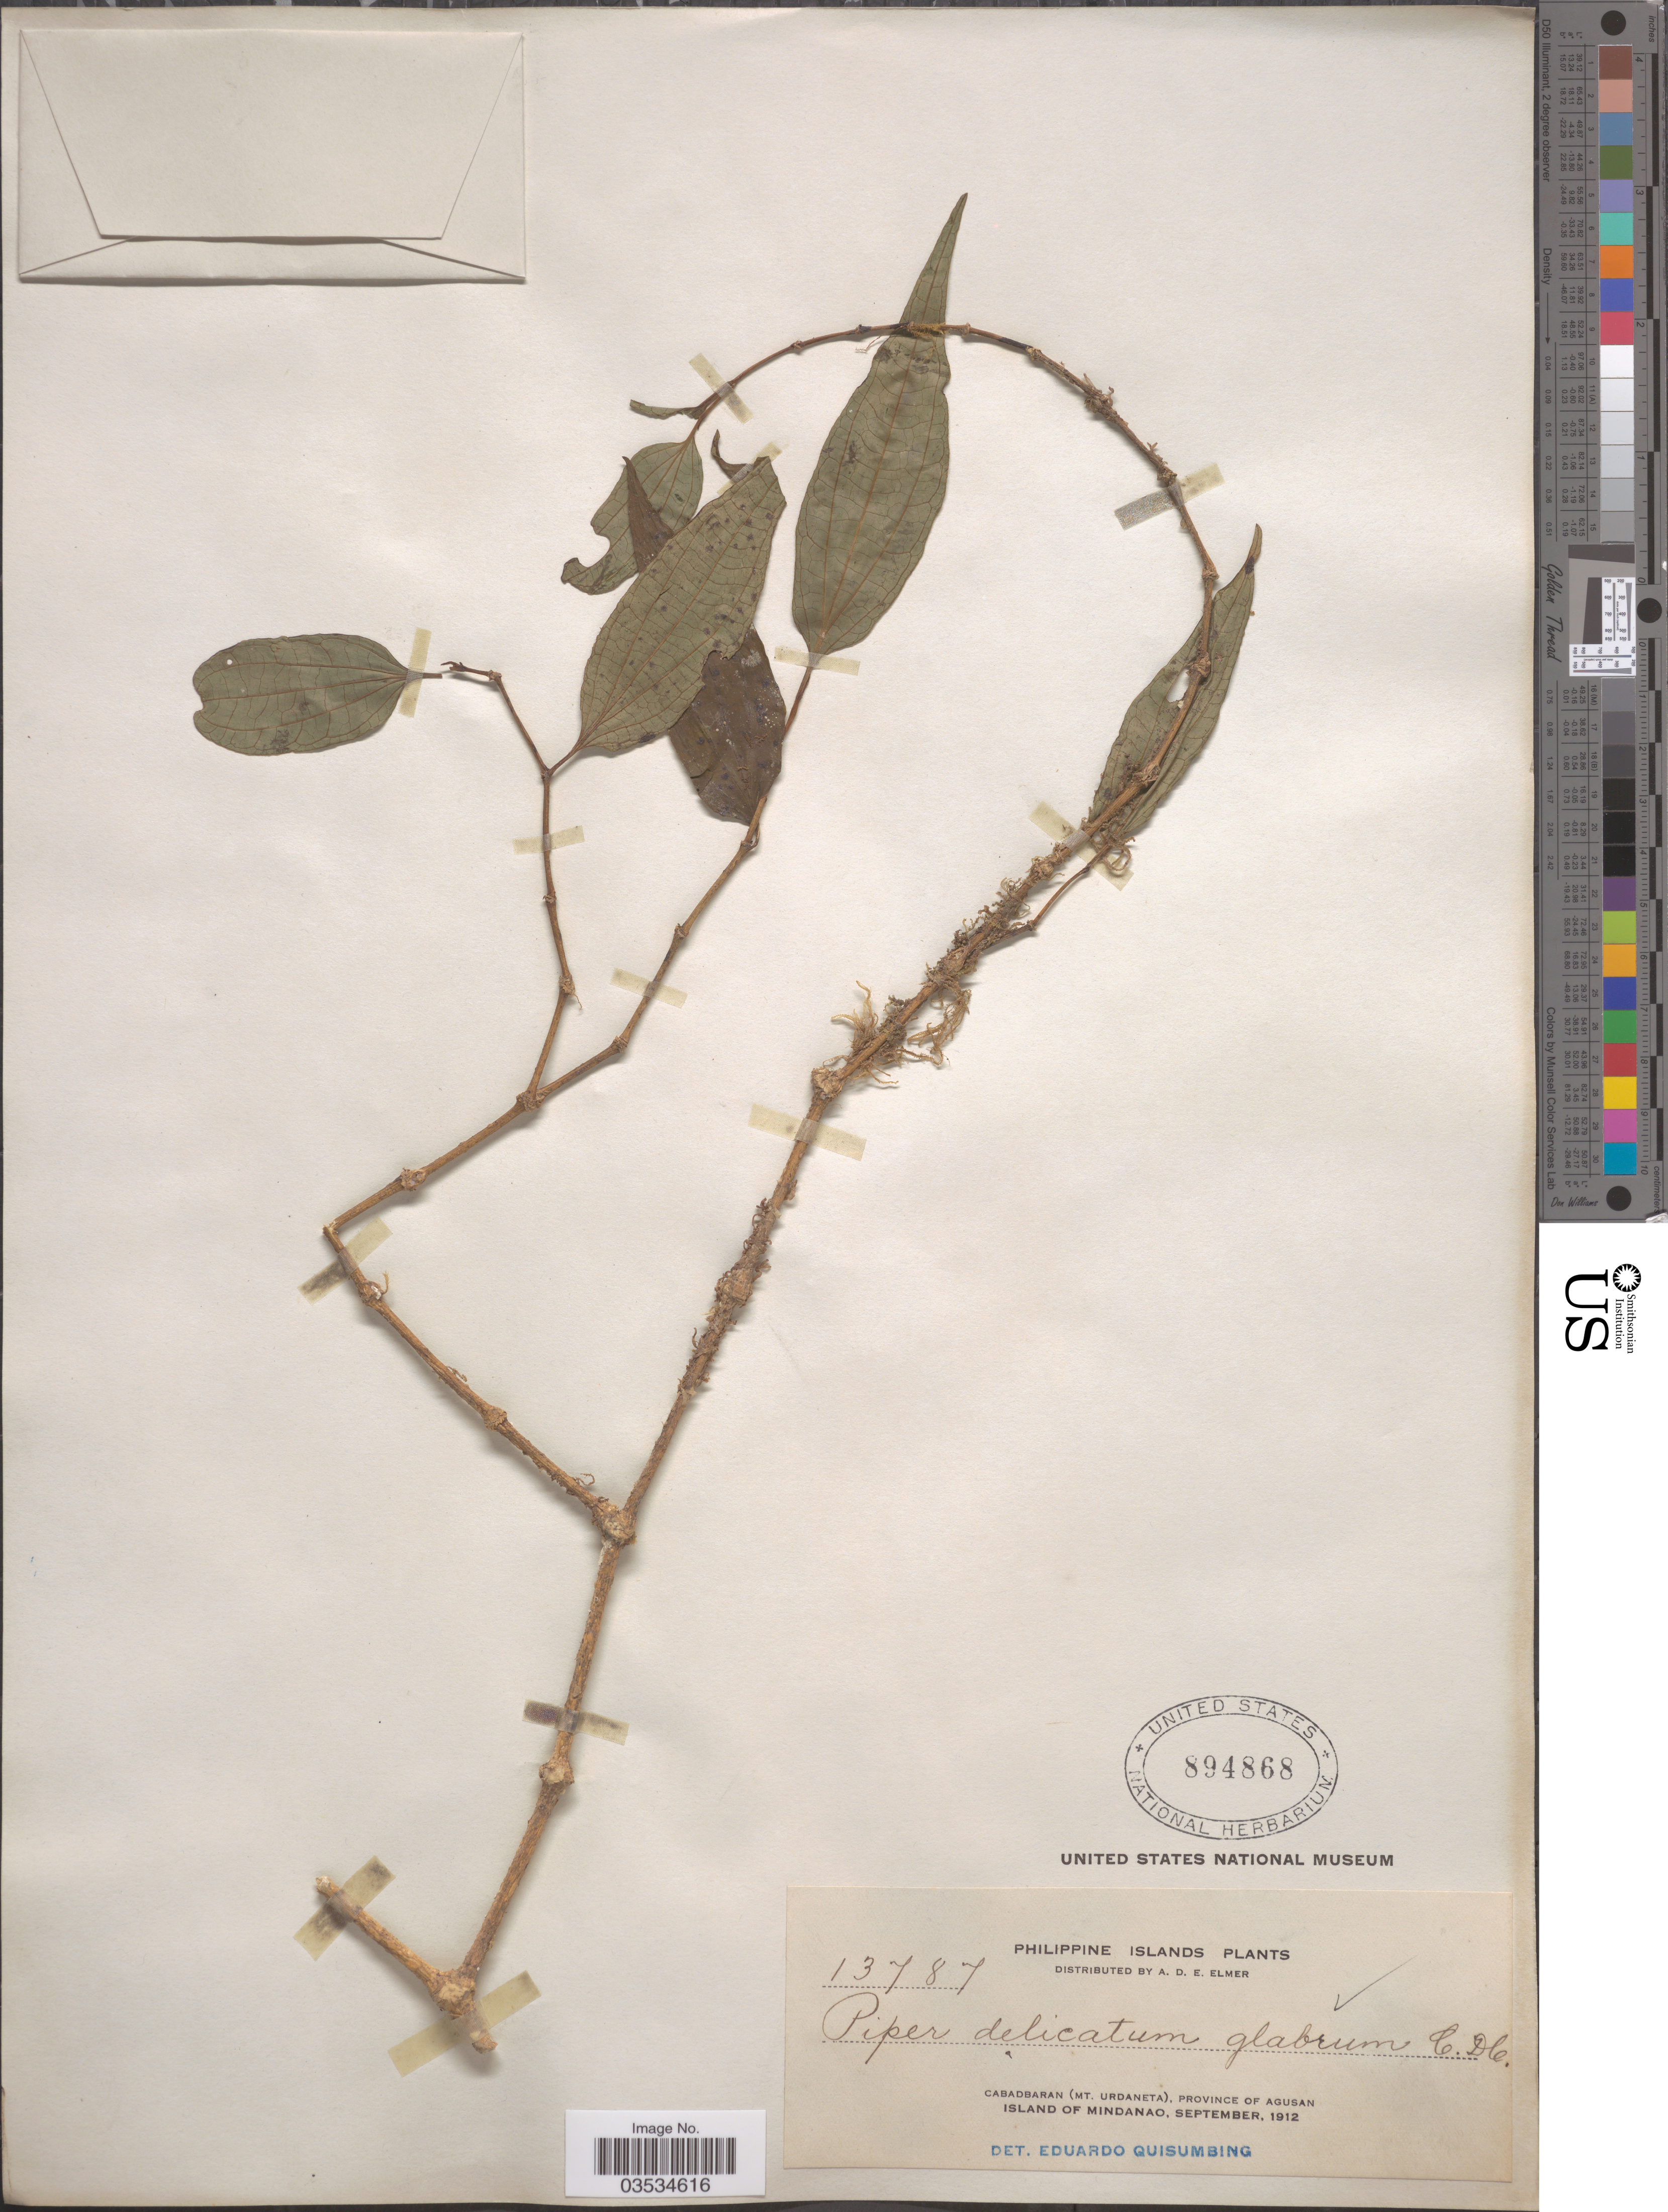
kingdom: Plantae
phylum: Tracheophyta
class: Magnoliopsida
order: Piperales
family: Piperaceae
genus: Piper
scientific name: Piper delicatum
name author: C. DC. in Elmer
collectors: A. D. E. Elmer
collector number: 13787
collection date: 1912-09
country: Philippines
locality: Philippine Islands. Cabadbaran (Mt. Urdaneta), Province of Agusan. Island of Mindanao.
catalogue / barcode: US 894868